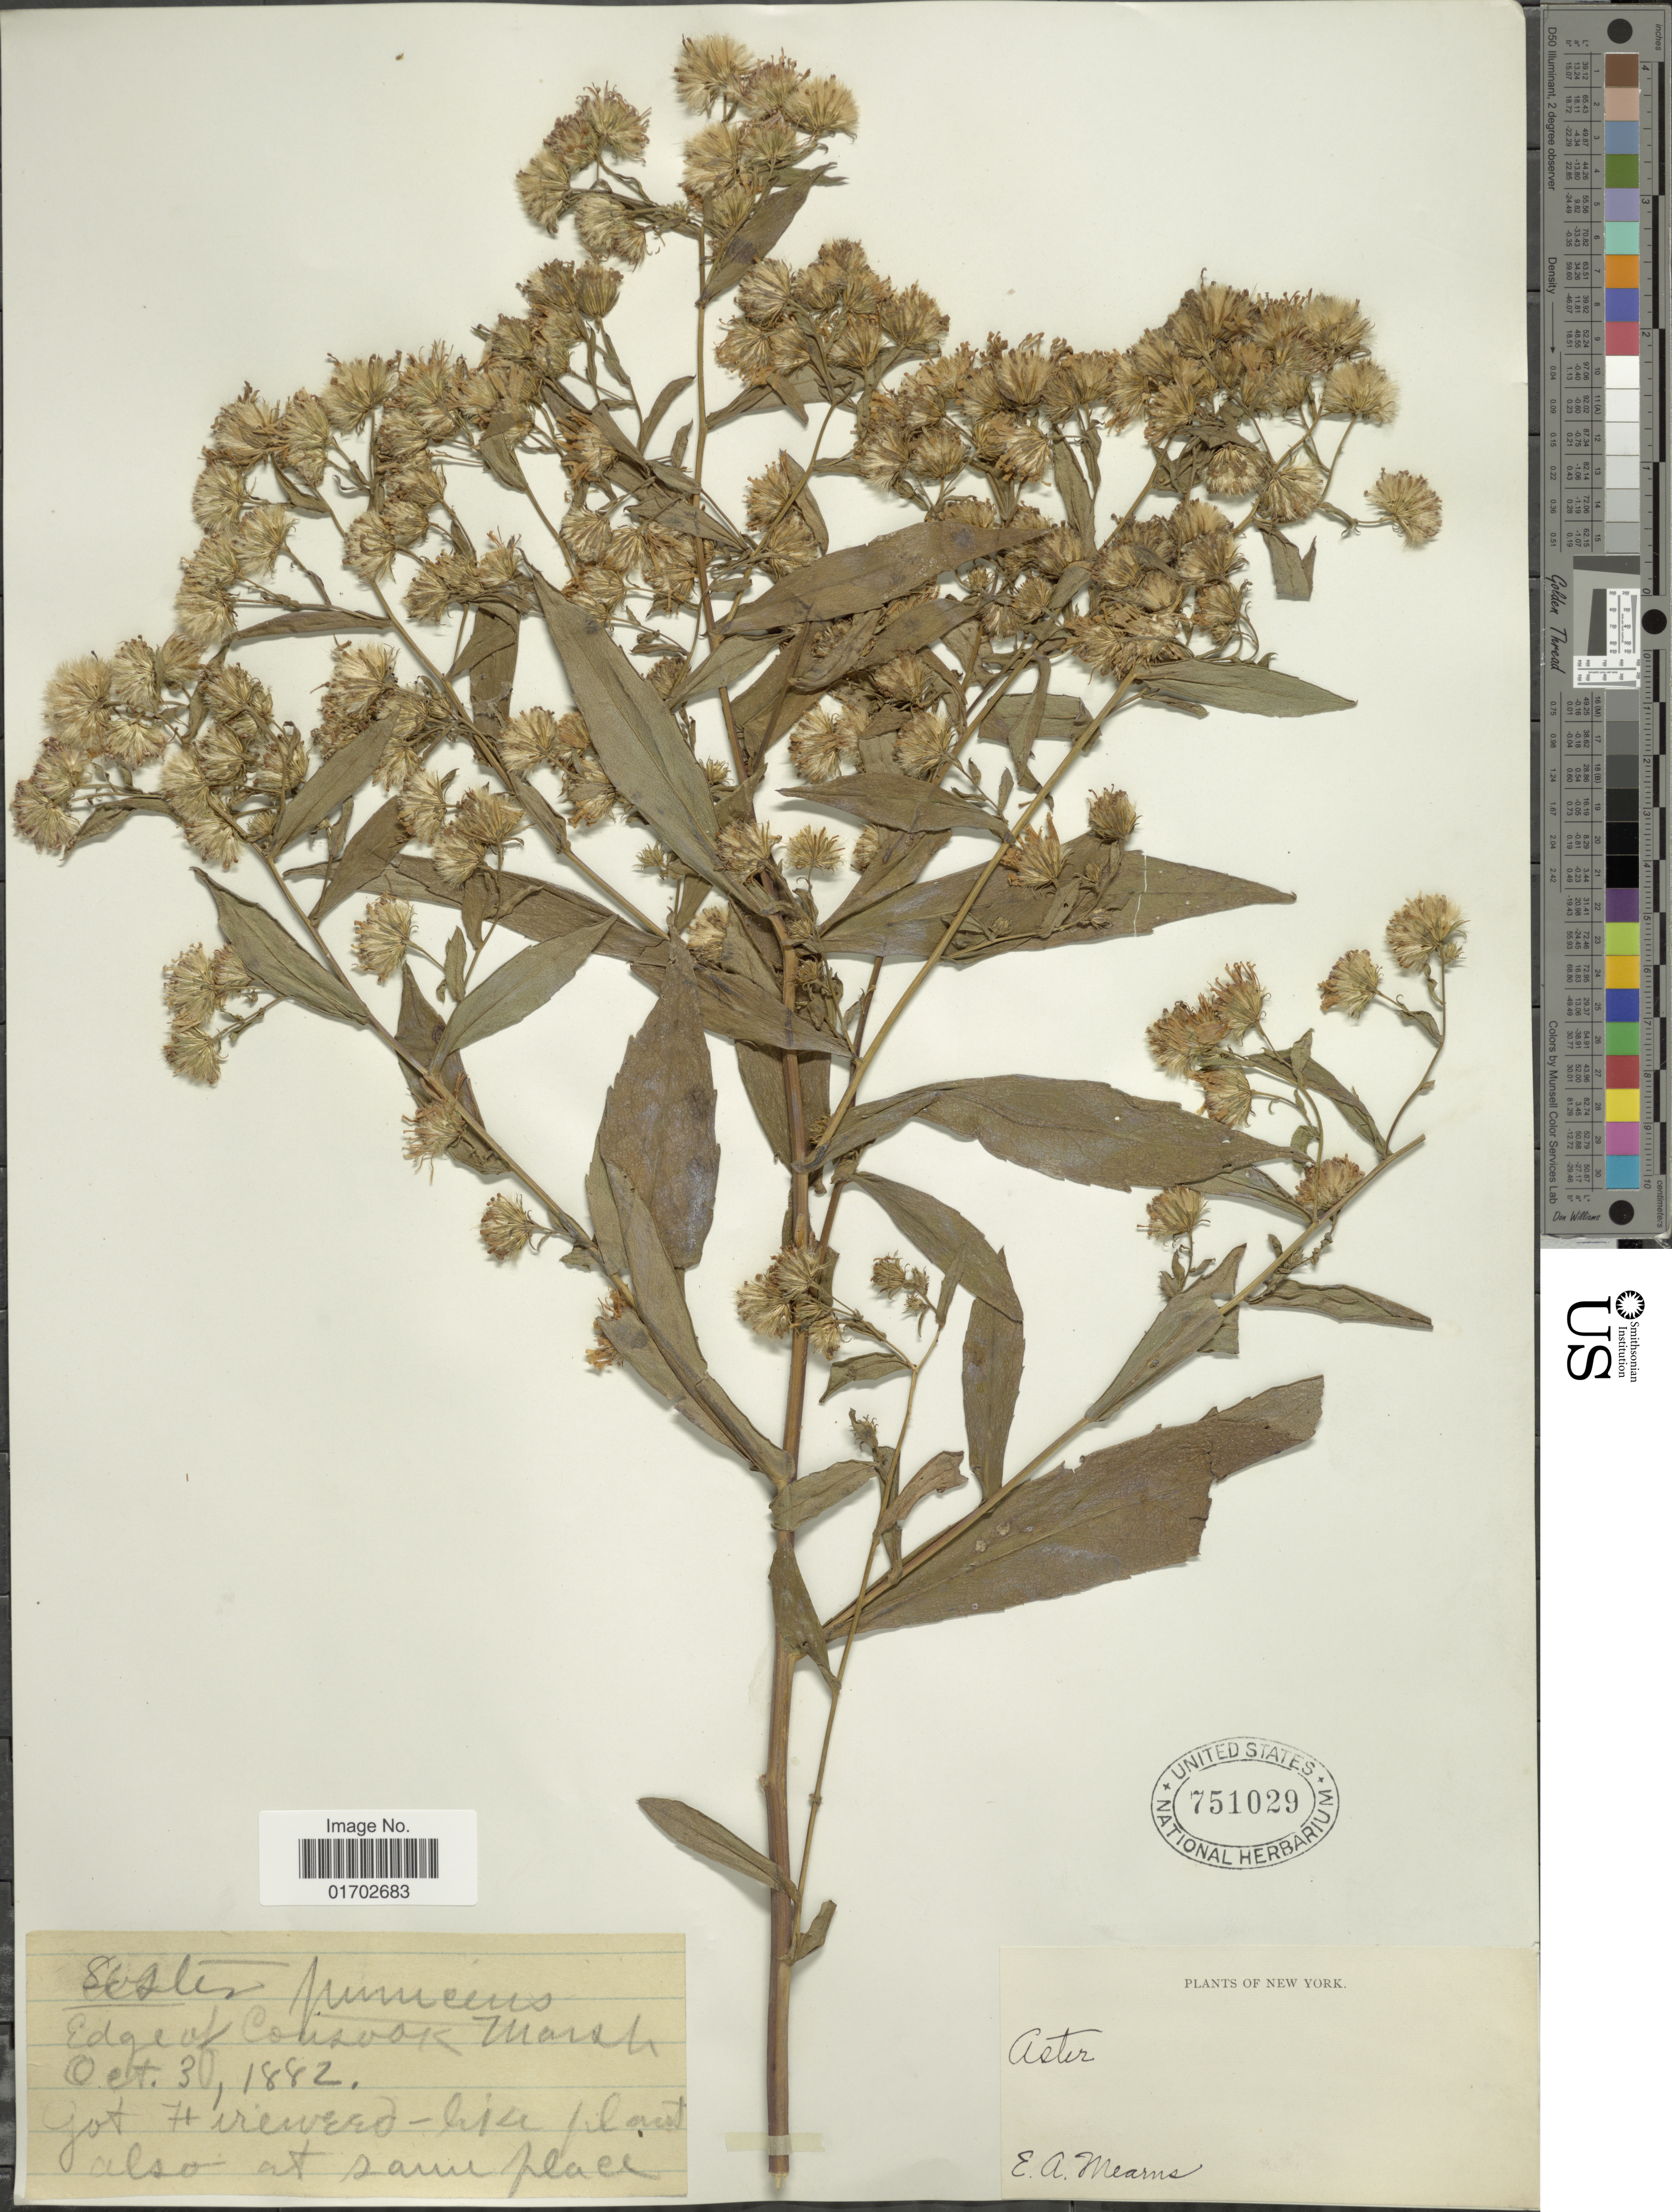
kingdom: Plantae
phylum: Tracheophyta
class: Magnoliopsida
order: Asterales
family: Asteraceae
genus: Symphyotrichum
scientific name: Symphyotrichum puniceum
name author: (L.) Á. Löve & D. Löve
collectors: E. A. Mearns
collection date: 1882-10-30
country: United States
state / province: New York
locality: Edge of Consoak Marsh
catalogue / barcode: US 751029